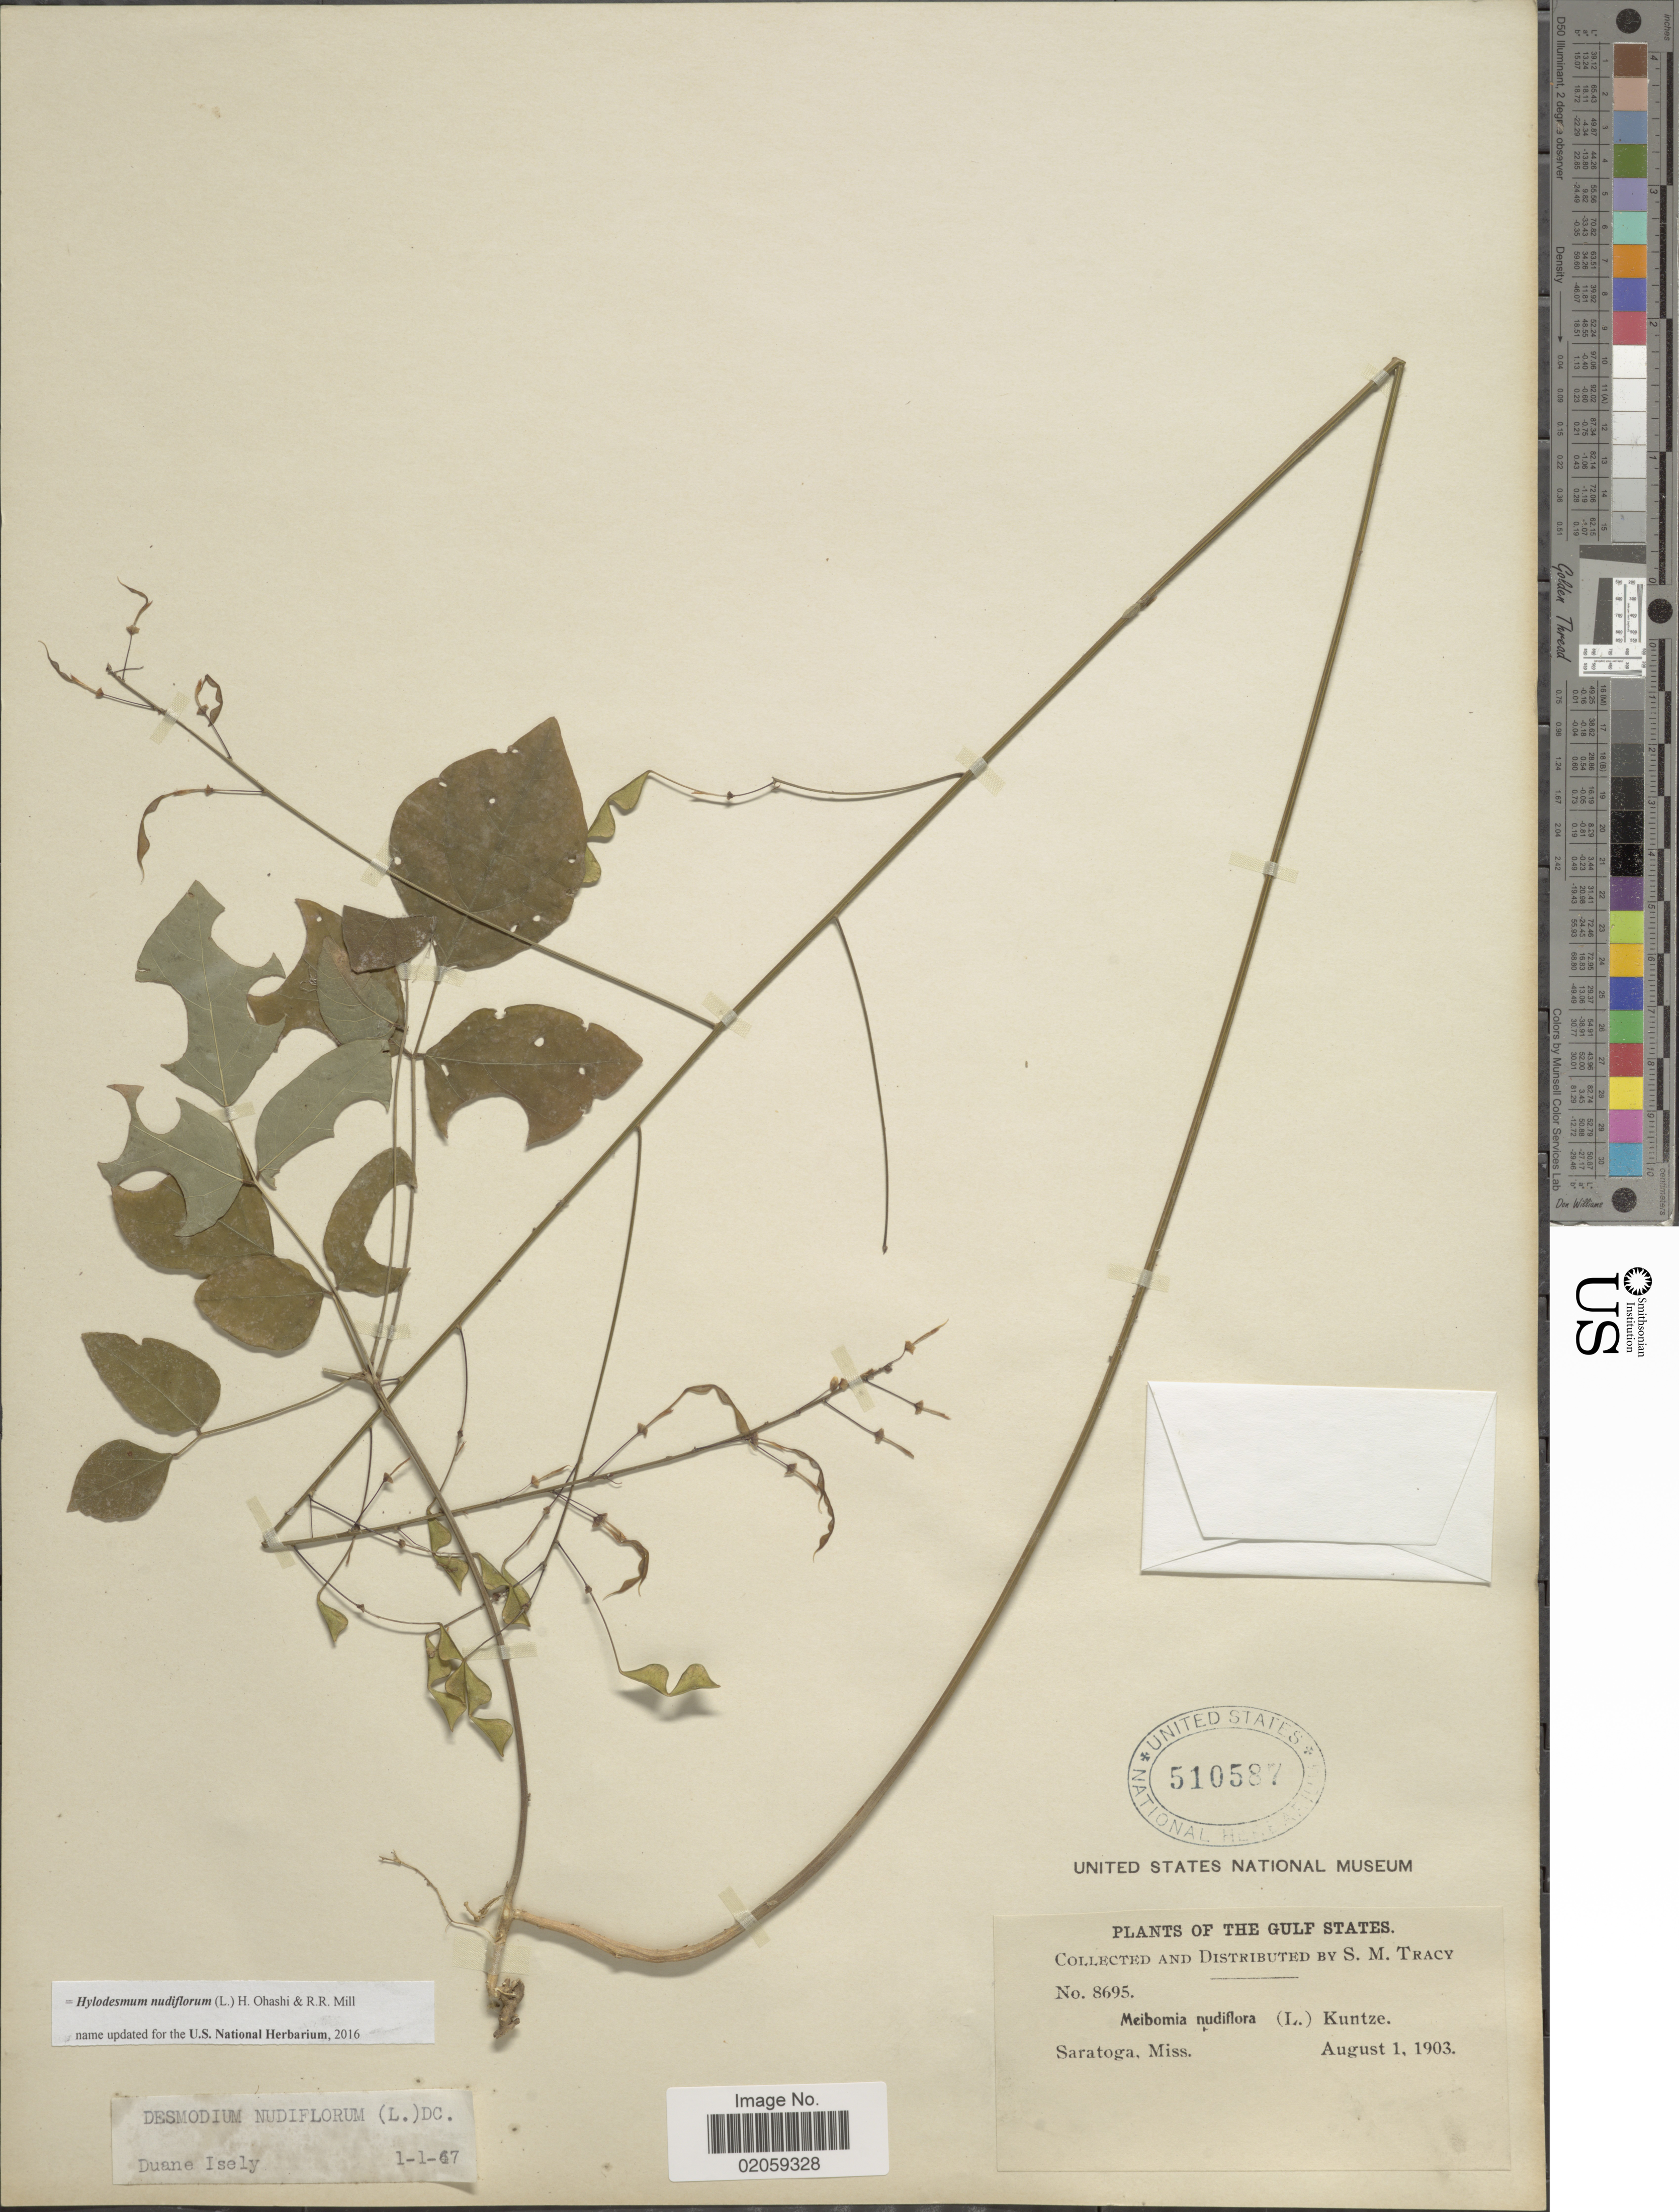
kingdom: Plantae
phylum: Tracheophyta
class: Magnoliopsida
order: Fabales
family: Fabaceae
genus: Hylodesmum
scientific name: Hylodesmum nudiflorum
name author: (L.) H. Ohashi & R.R. Mill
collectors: S. M. Tracy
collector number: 8695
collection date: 1903-08-01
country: United States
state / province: Mississippi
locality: The Gulf States, Saratoga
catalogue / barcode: US 510587